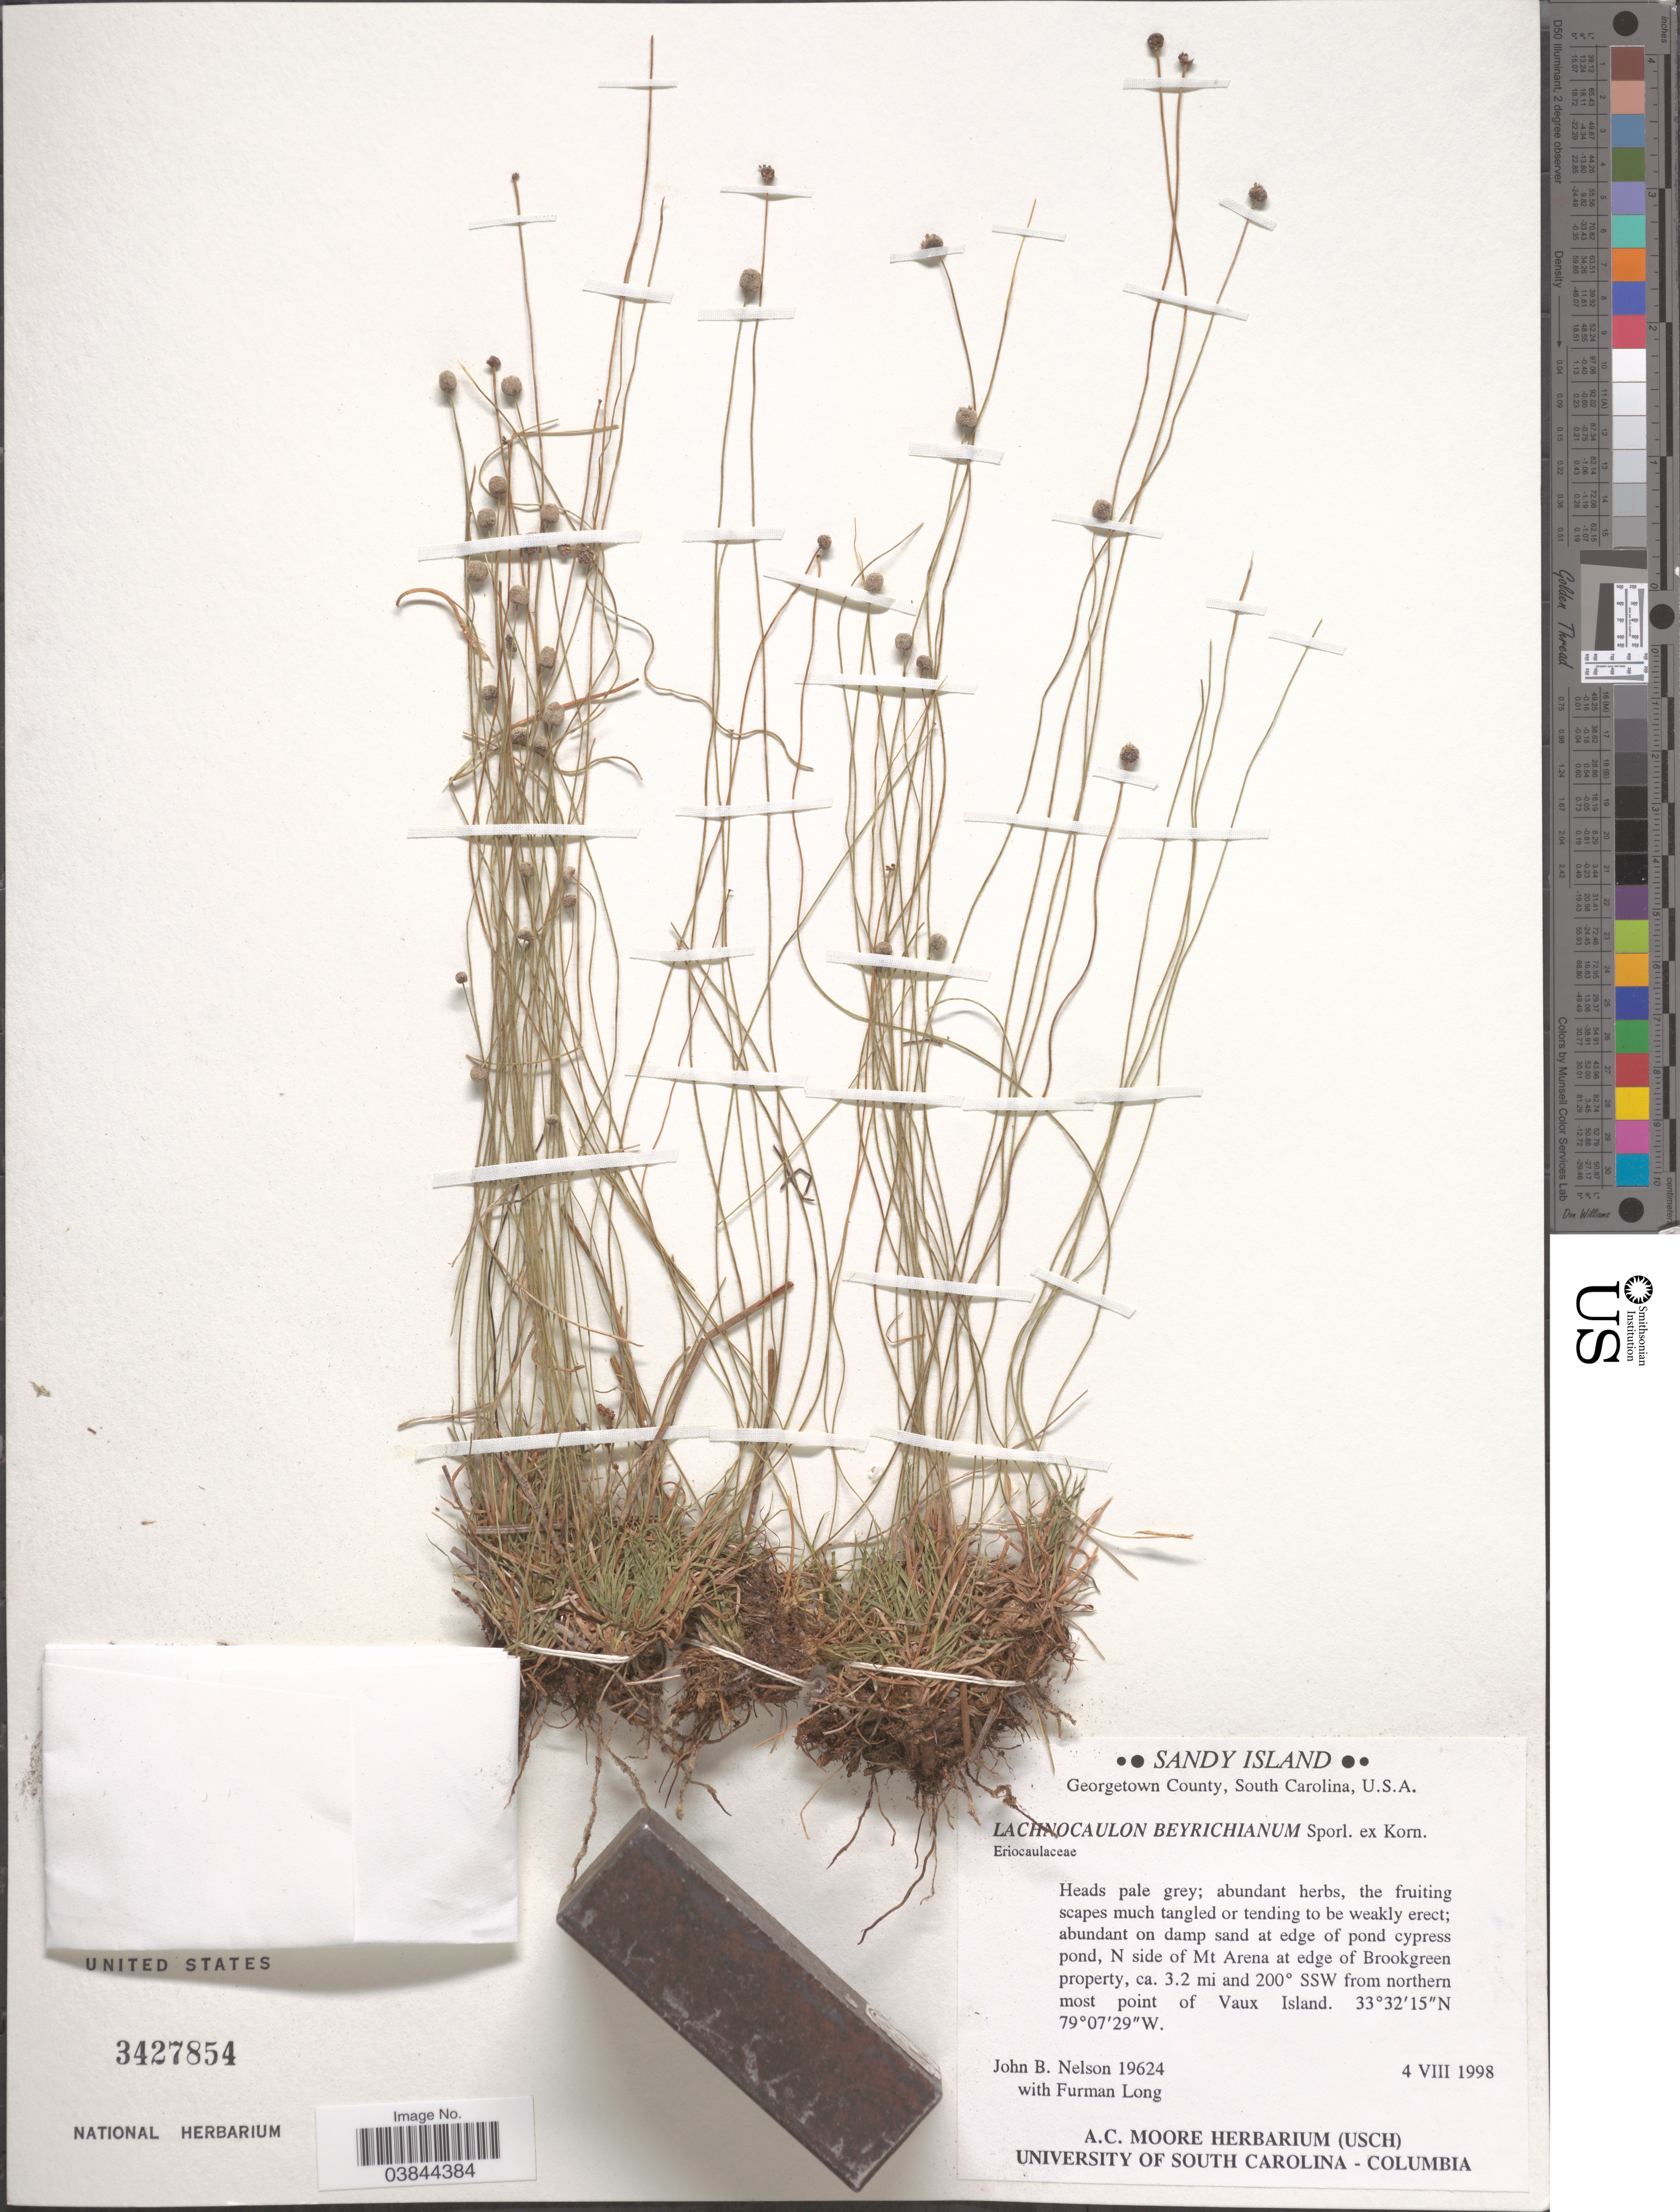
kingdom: Plantae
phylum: Tracheophyta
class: Liliopsida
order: Poales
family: Eriocaulaceae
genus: Lachnocaulon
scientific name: Lachnocaulon beyrichianum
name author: Sporl. ex Körn.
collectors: J. B. Nelson & F. Long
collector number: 19624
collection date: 1998-08-04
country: United States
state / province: South Carolina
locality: Sandy Island. Georgetown County. N side of Mt Arena at edge of Brookgreen property, ca. 3.2 mi and 200º SSW from northern most point of Vaux Island.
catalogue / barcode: US 3427854